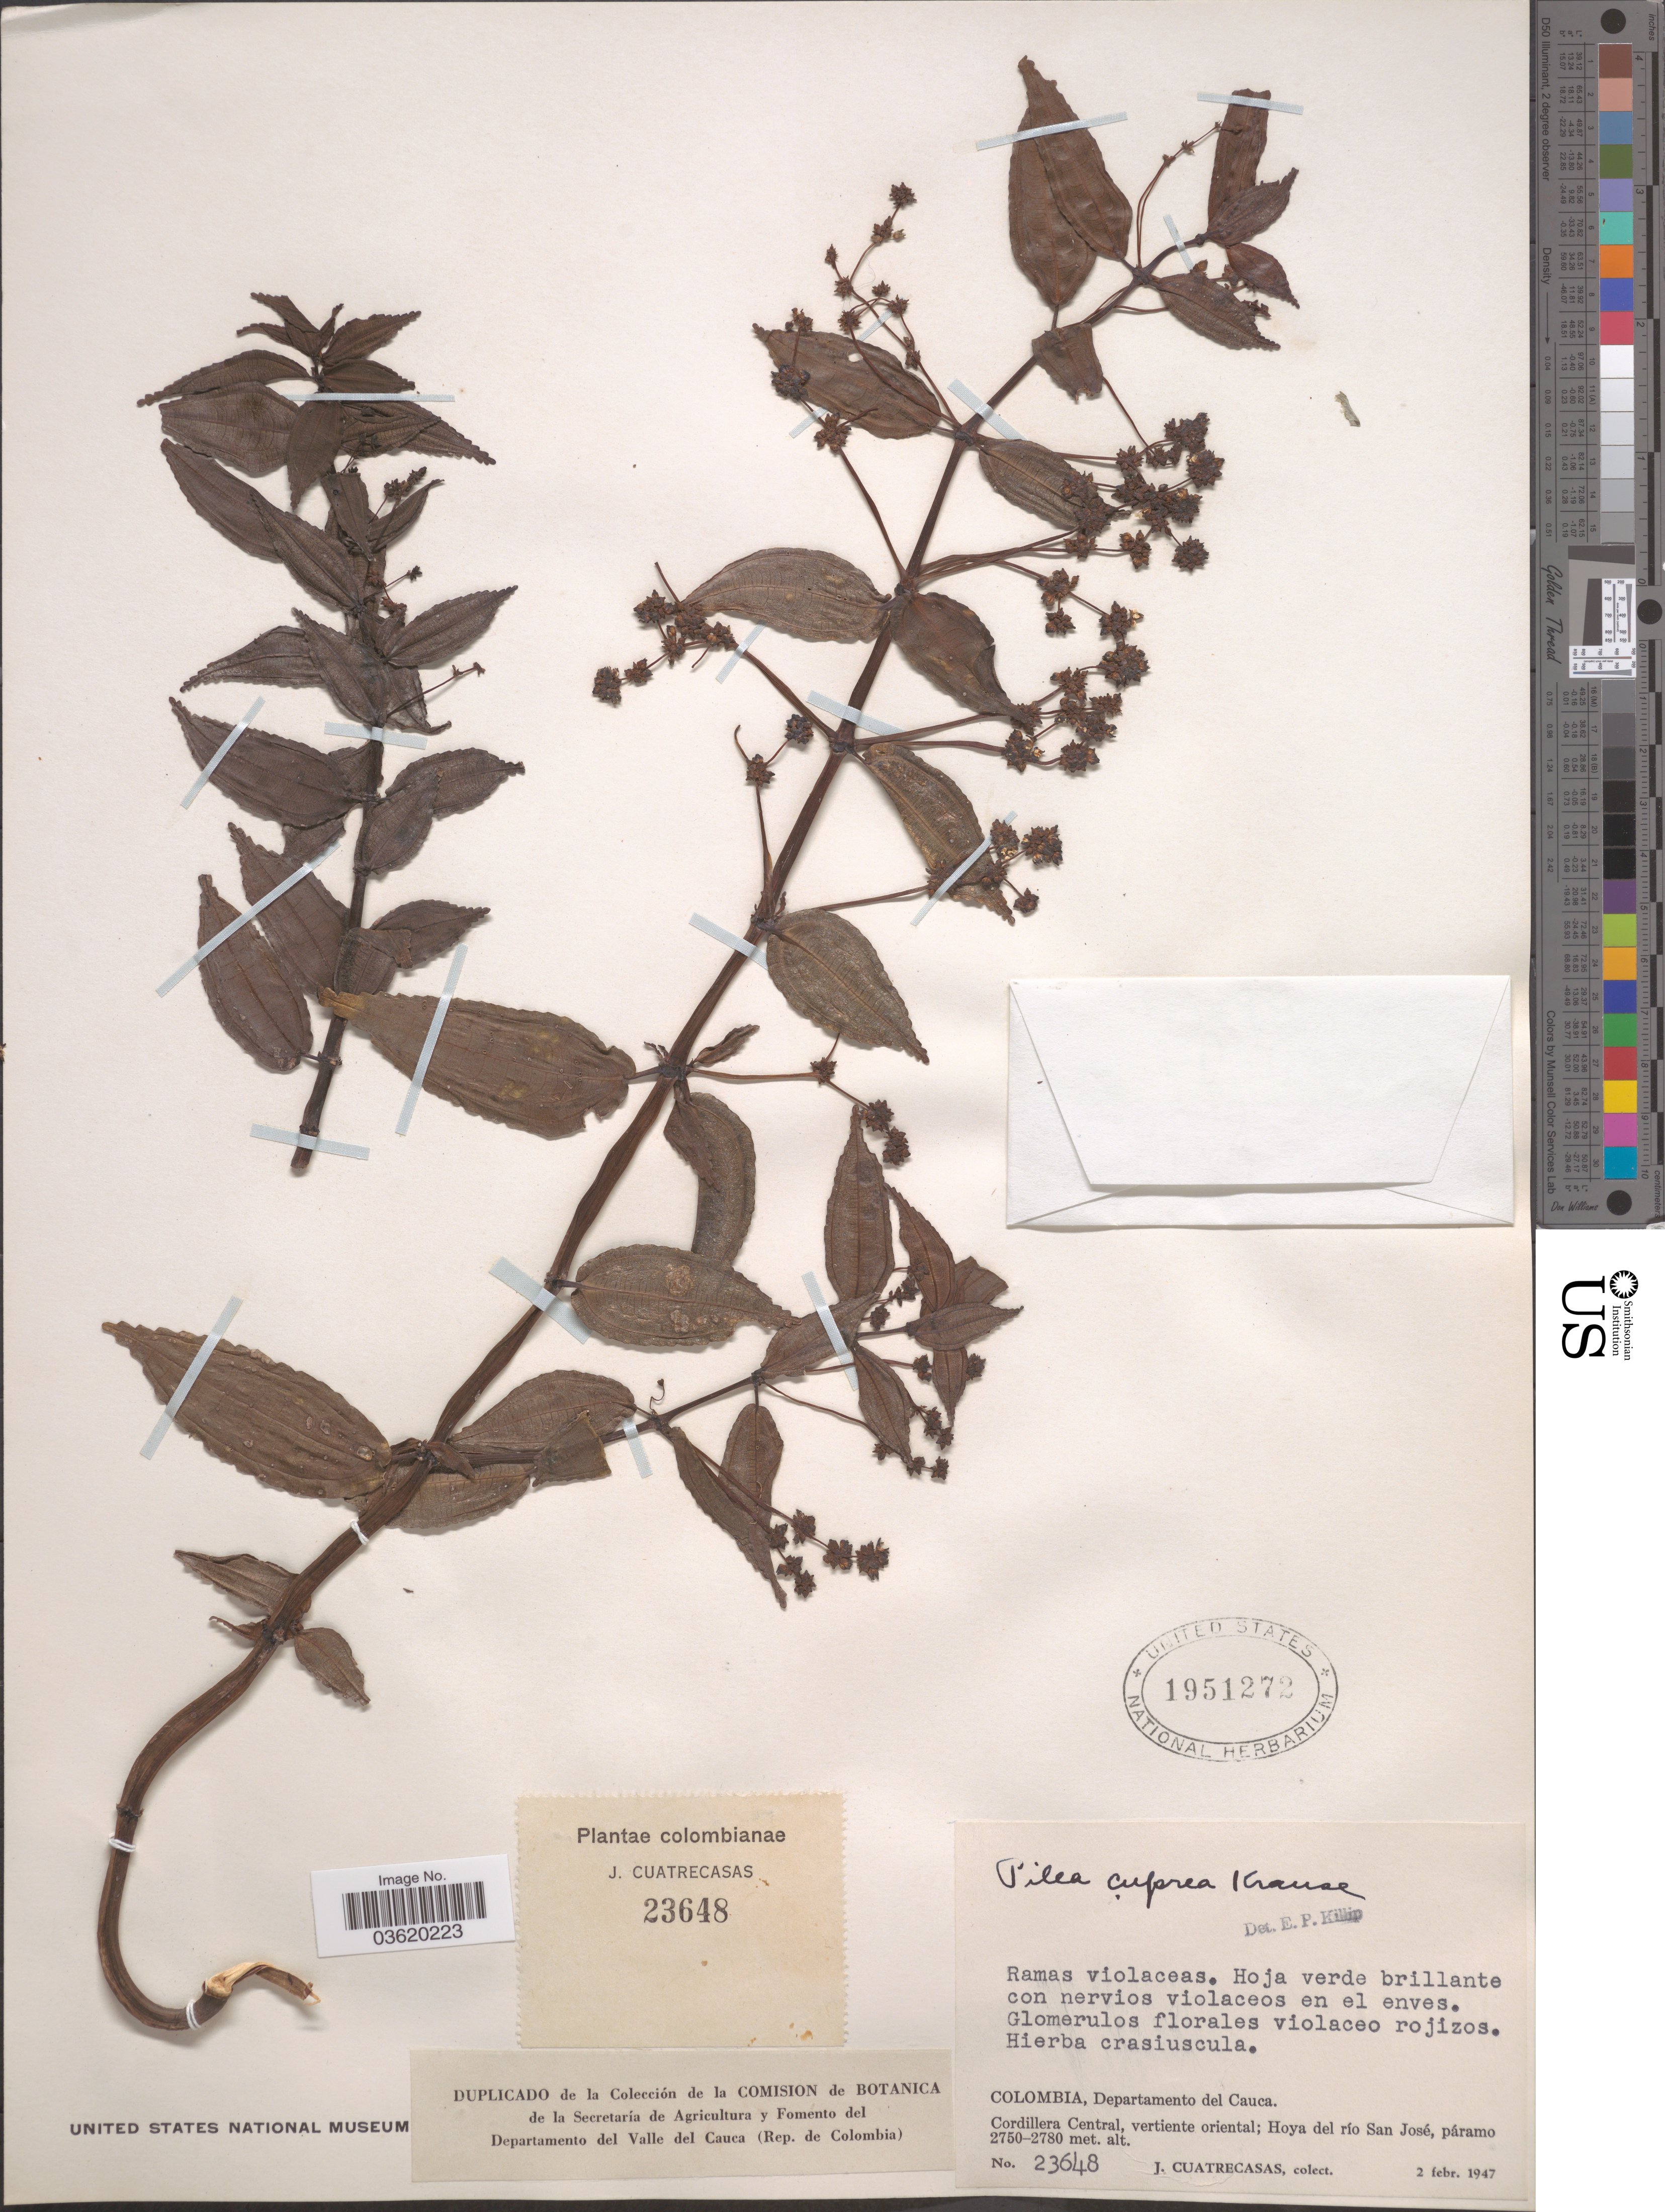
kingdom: Plantae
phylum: Tracheophyta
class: Magnoliopsida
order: Rosales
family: Urticaceae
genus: Pilea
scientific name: Pilea cuprea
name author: K. Krause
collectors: J. Cuatrecasas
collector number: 23648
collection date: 1947-02-02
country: Colombia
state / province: Cauca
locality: Departamento del Cauca. Cordillera Central, vertiente oriental; Hoya del río San José, páramo.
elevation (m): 2750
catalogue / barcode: US 1951272